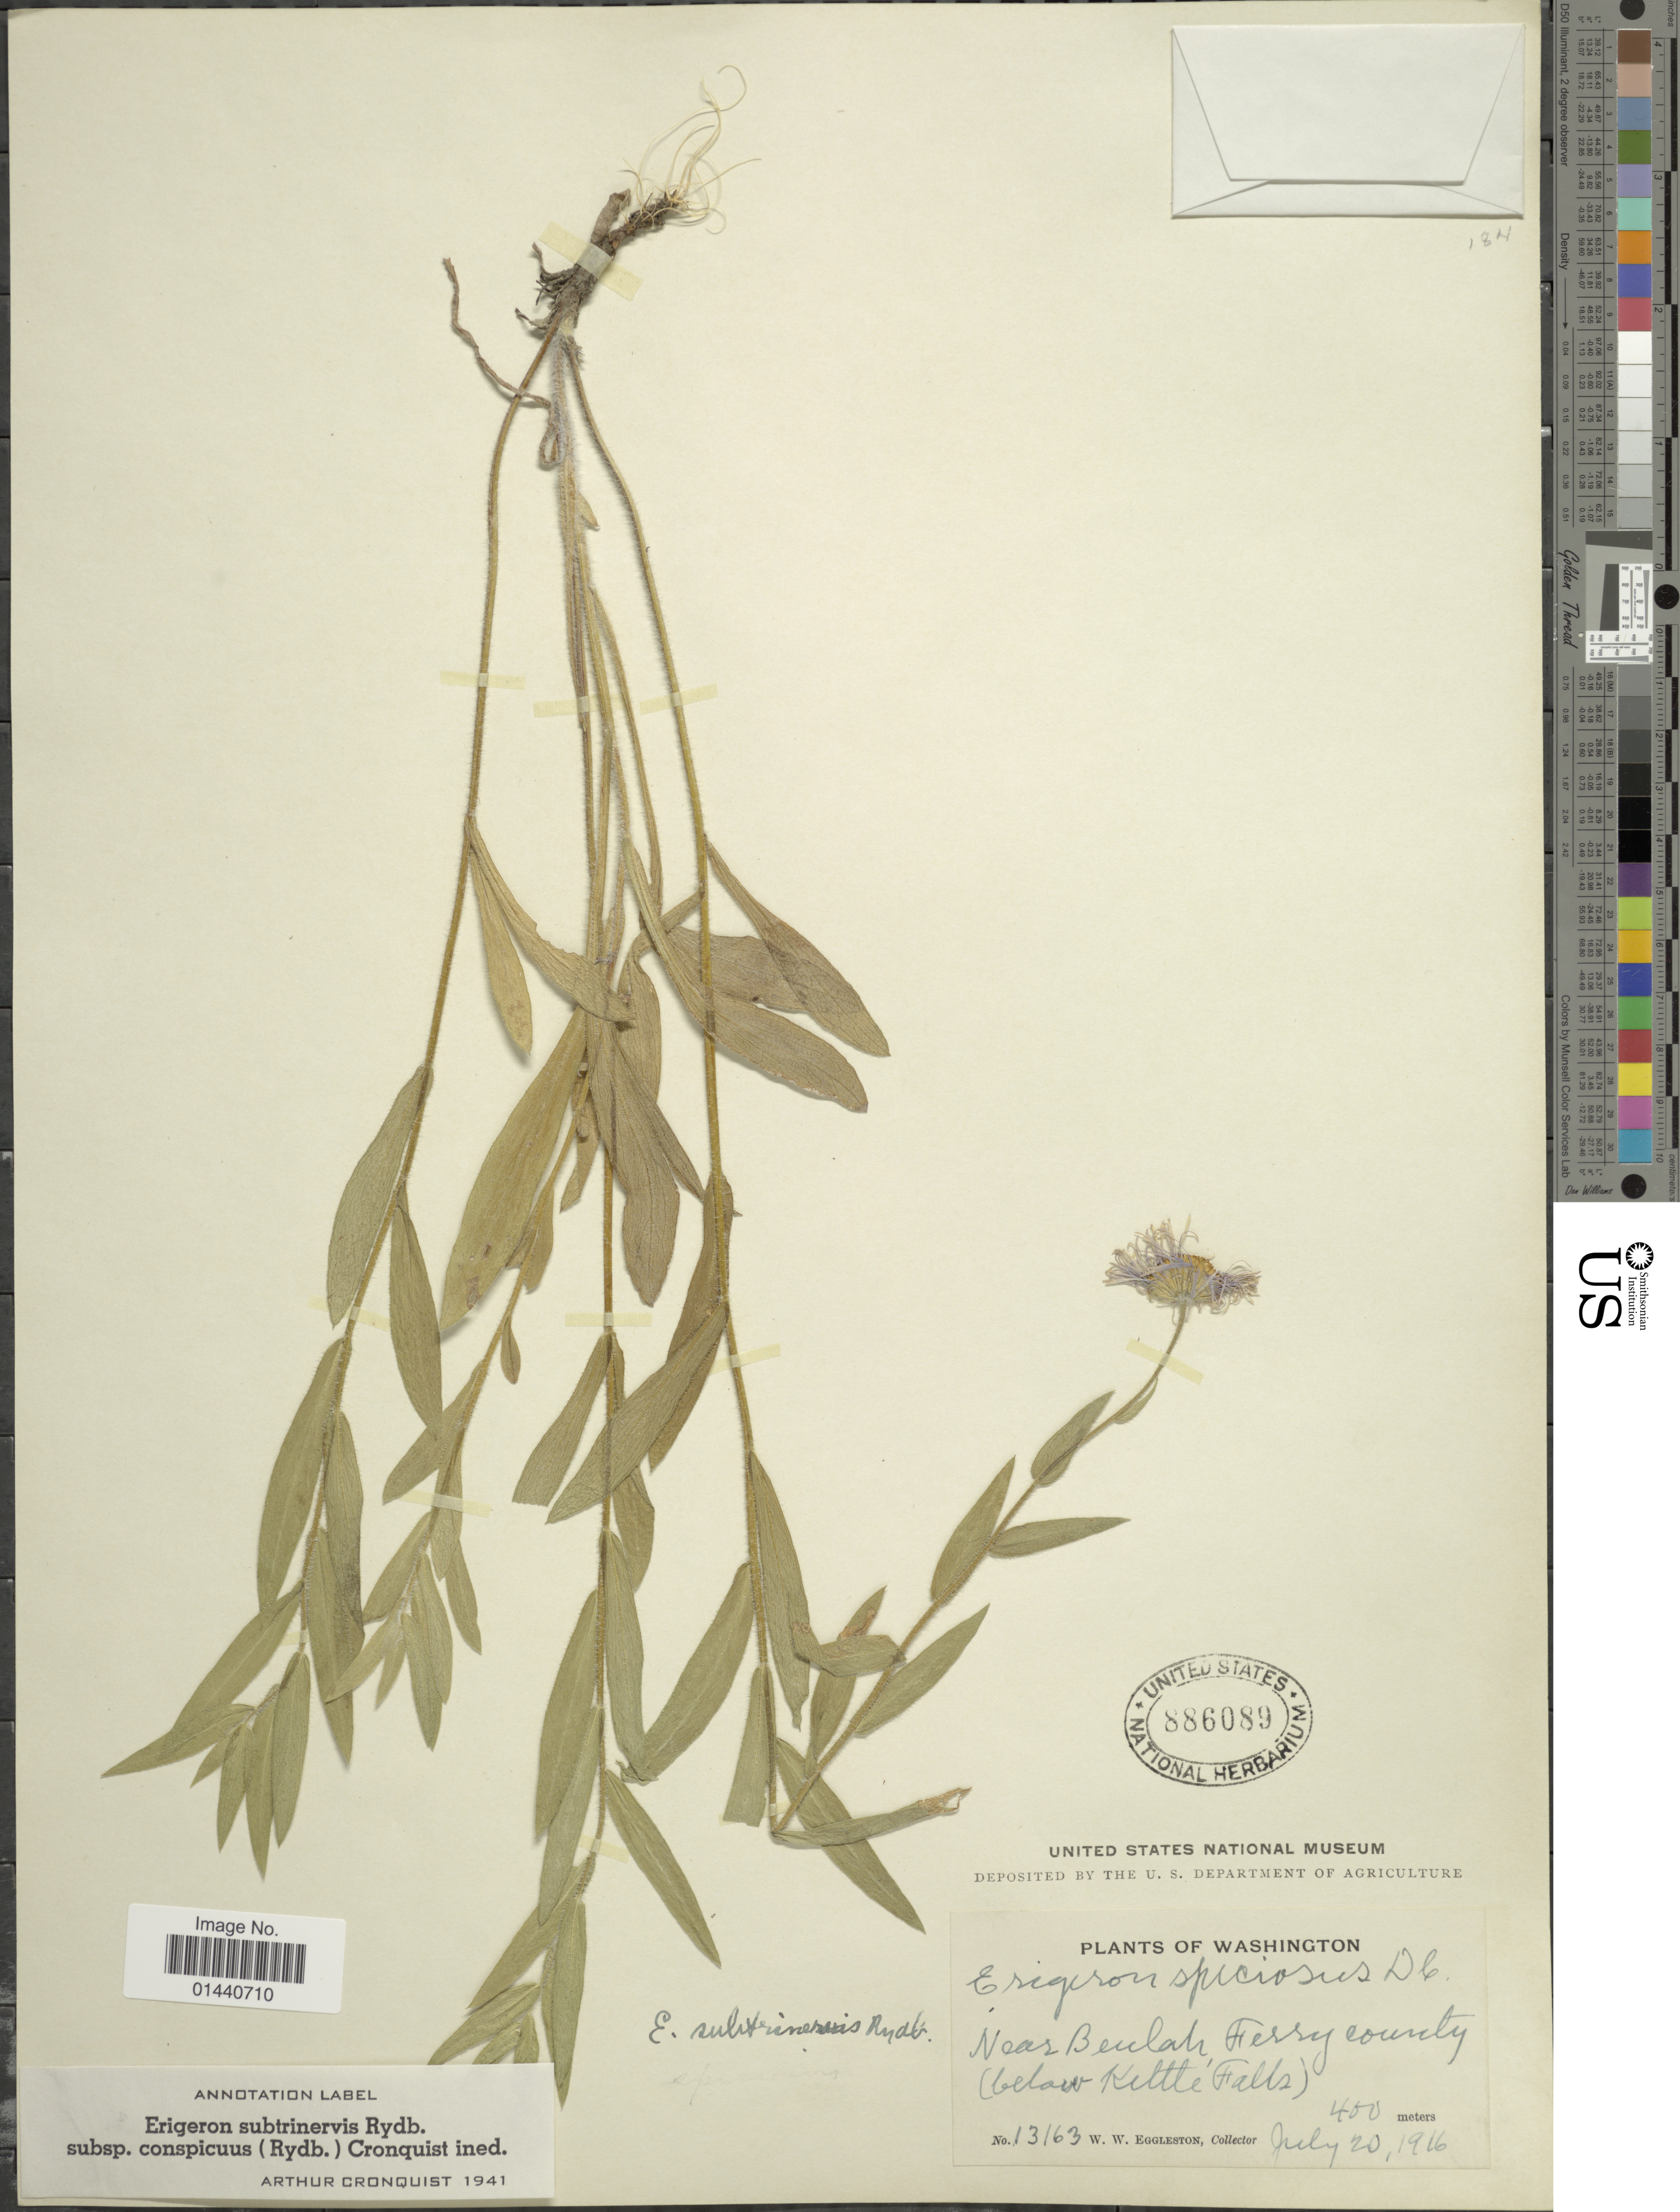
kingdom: Plantae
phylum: Tracheophyta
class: Magnoliopsida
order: Asterales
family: Asteraceae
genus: Erigeron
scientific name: Erigeron subtrinervis var. conspicuus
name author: (Rydb.) Cronq.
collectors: W. W. Eggleston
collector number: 13163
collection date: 1916-07-20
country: United States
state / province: Washington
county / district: Ferry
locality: Near Beulah, Ferry county (below Kettle Falls).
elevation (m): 400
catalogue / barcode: US 886089